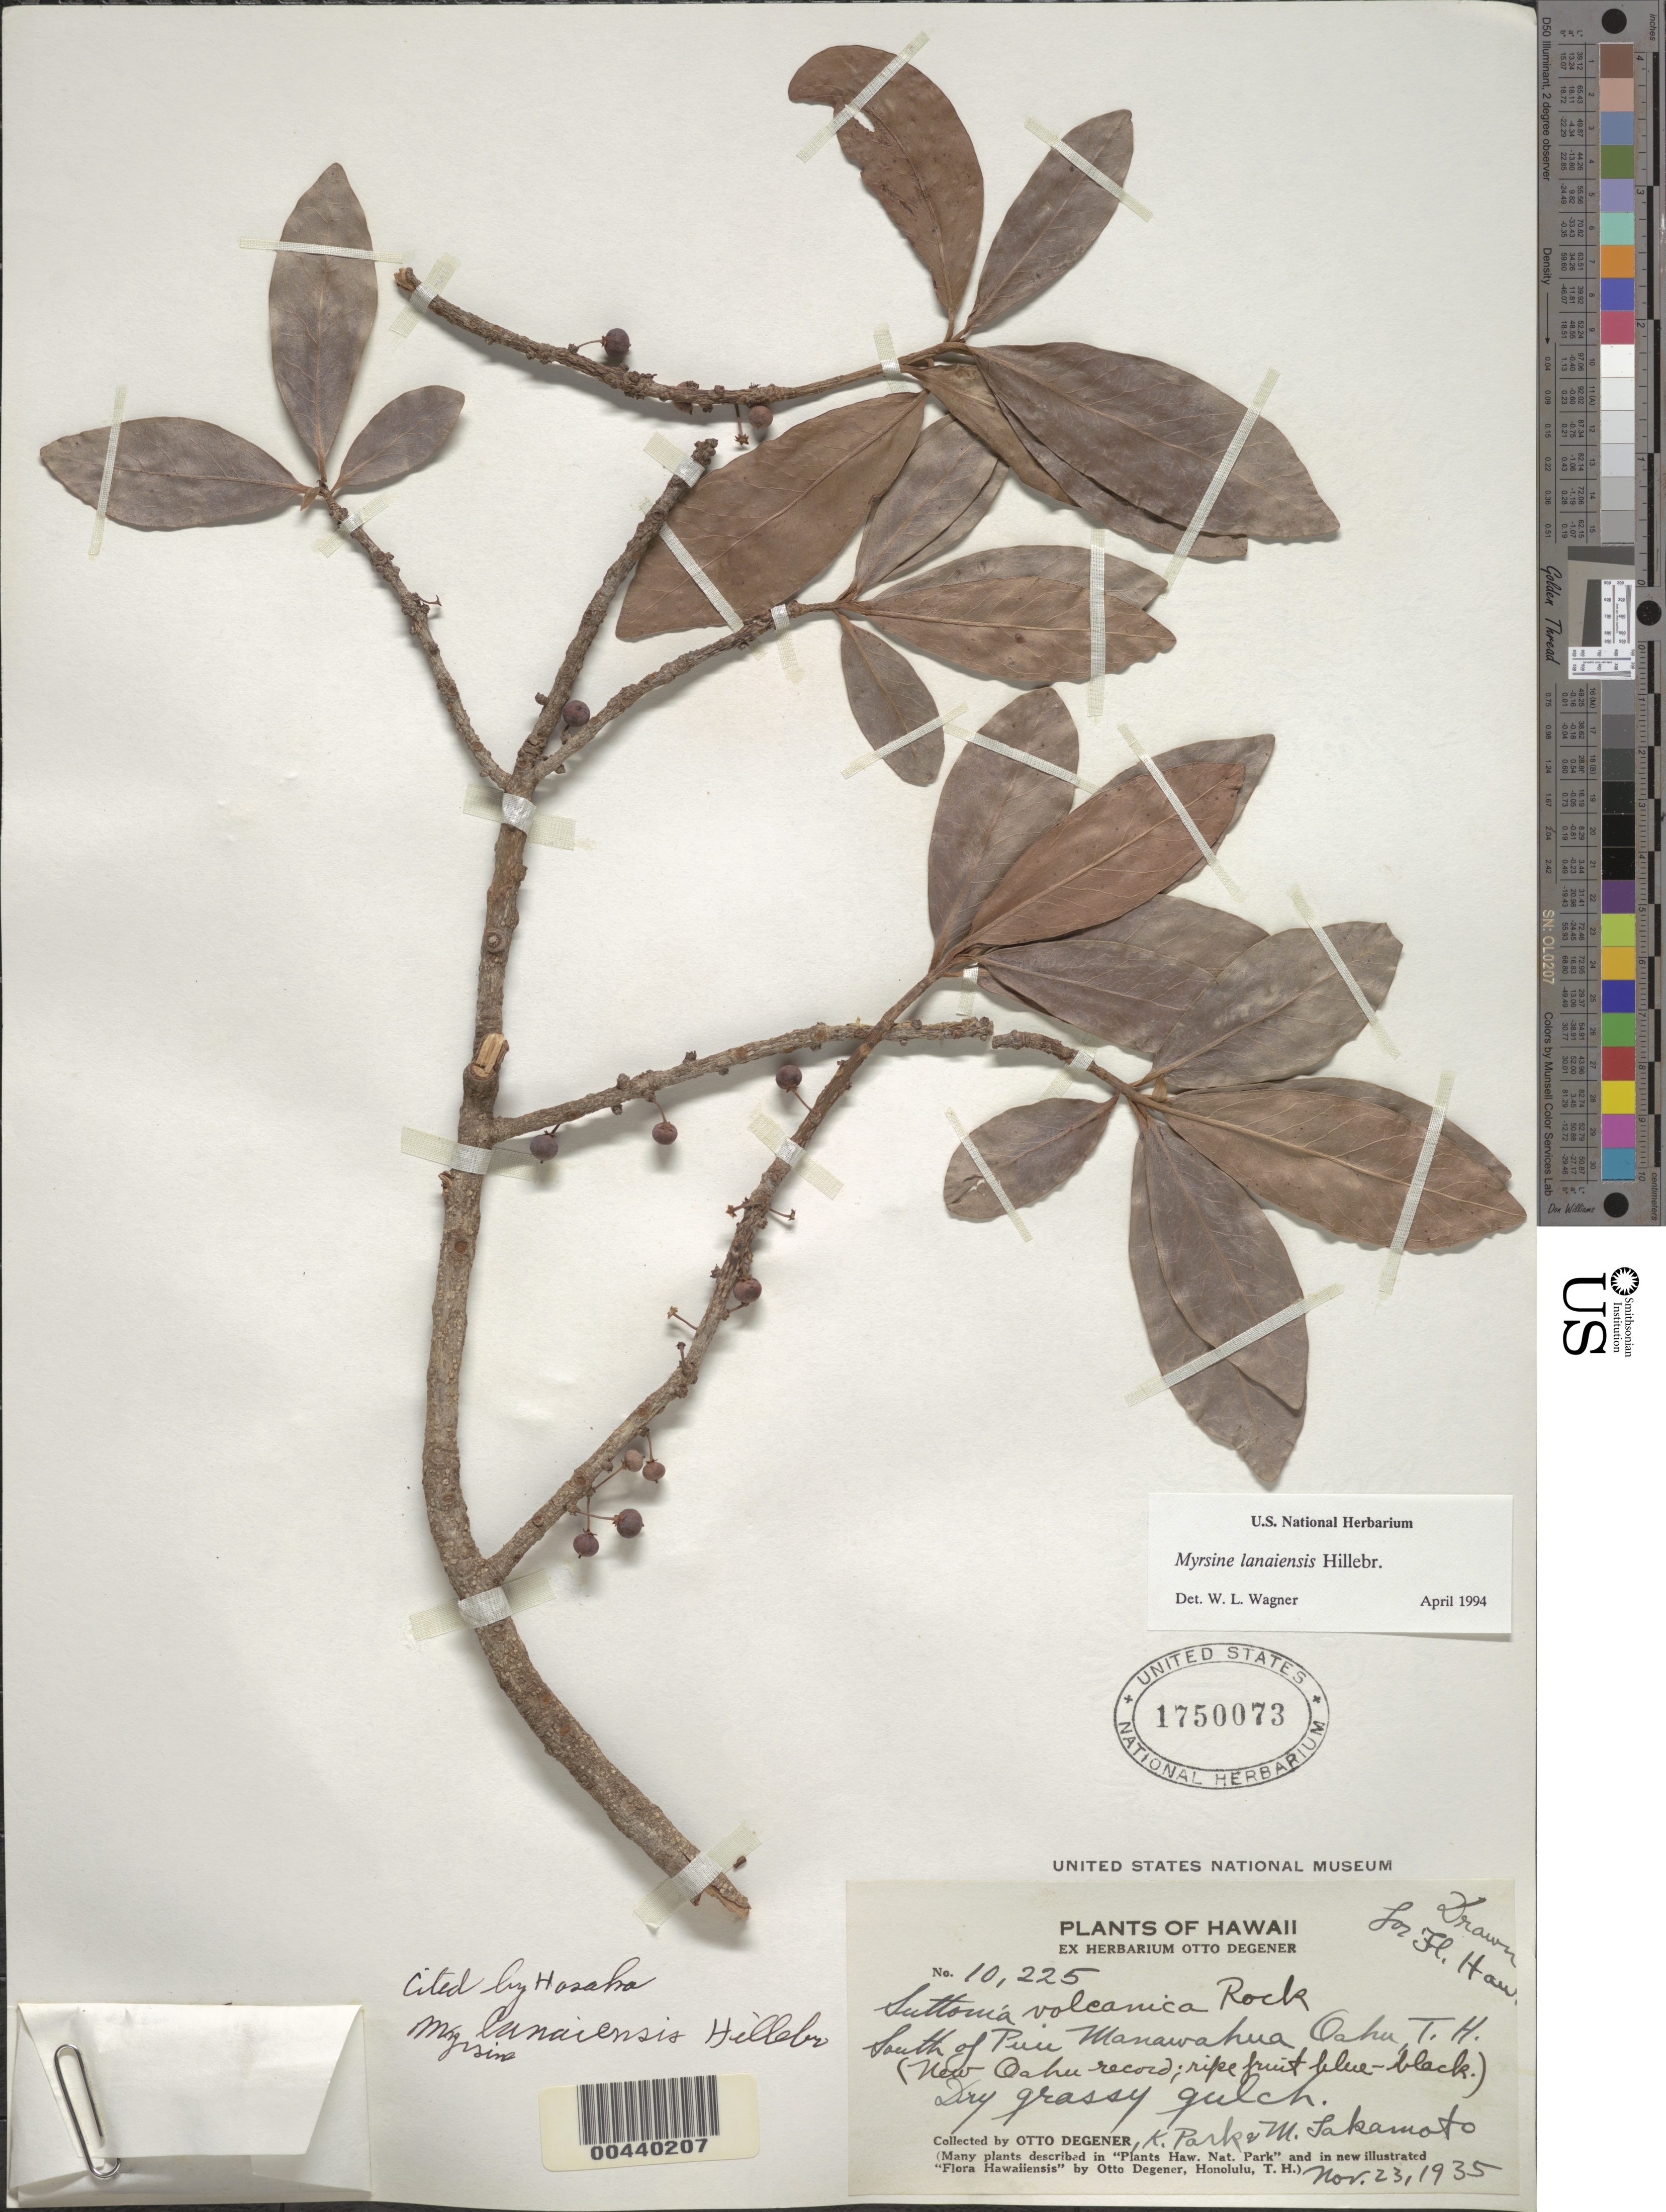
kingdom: Plantae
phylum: Tracheophyta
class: Magnoliopsida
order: Ericales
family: Primulaceae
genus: Myrsine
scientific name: Myrsine lanaiensis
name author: Hillebr.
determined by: Wagner, W. L., (BOT), Smithsonian Institution - National Museum of Natural History (UNITED STATES)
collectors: O. Degener, K. Park & M. Takamoto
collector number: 10225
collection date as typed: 23 Nov 1935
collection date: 1935-11-23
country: United States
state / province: Hawaii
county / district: Honolulu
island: Oahu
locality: S of Puu Manawahua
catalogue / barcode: US 1750073